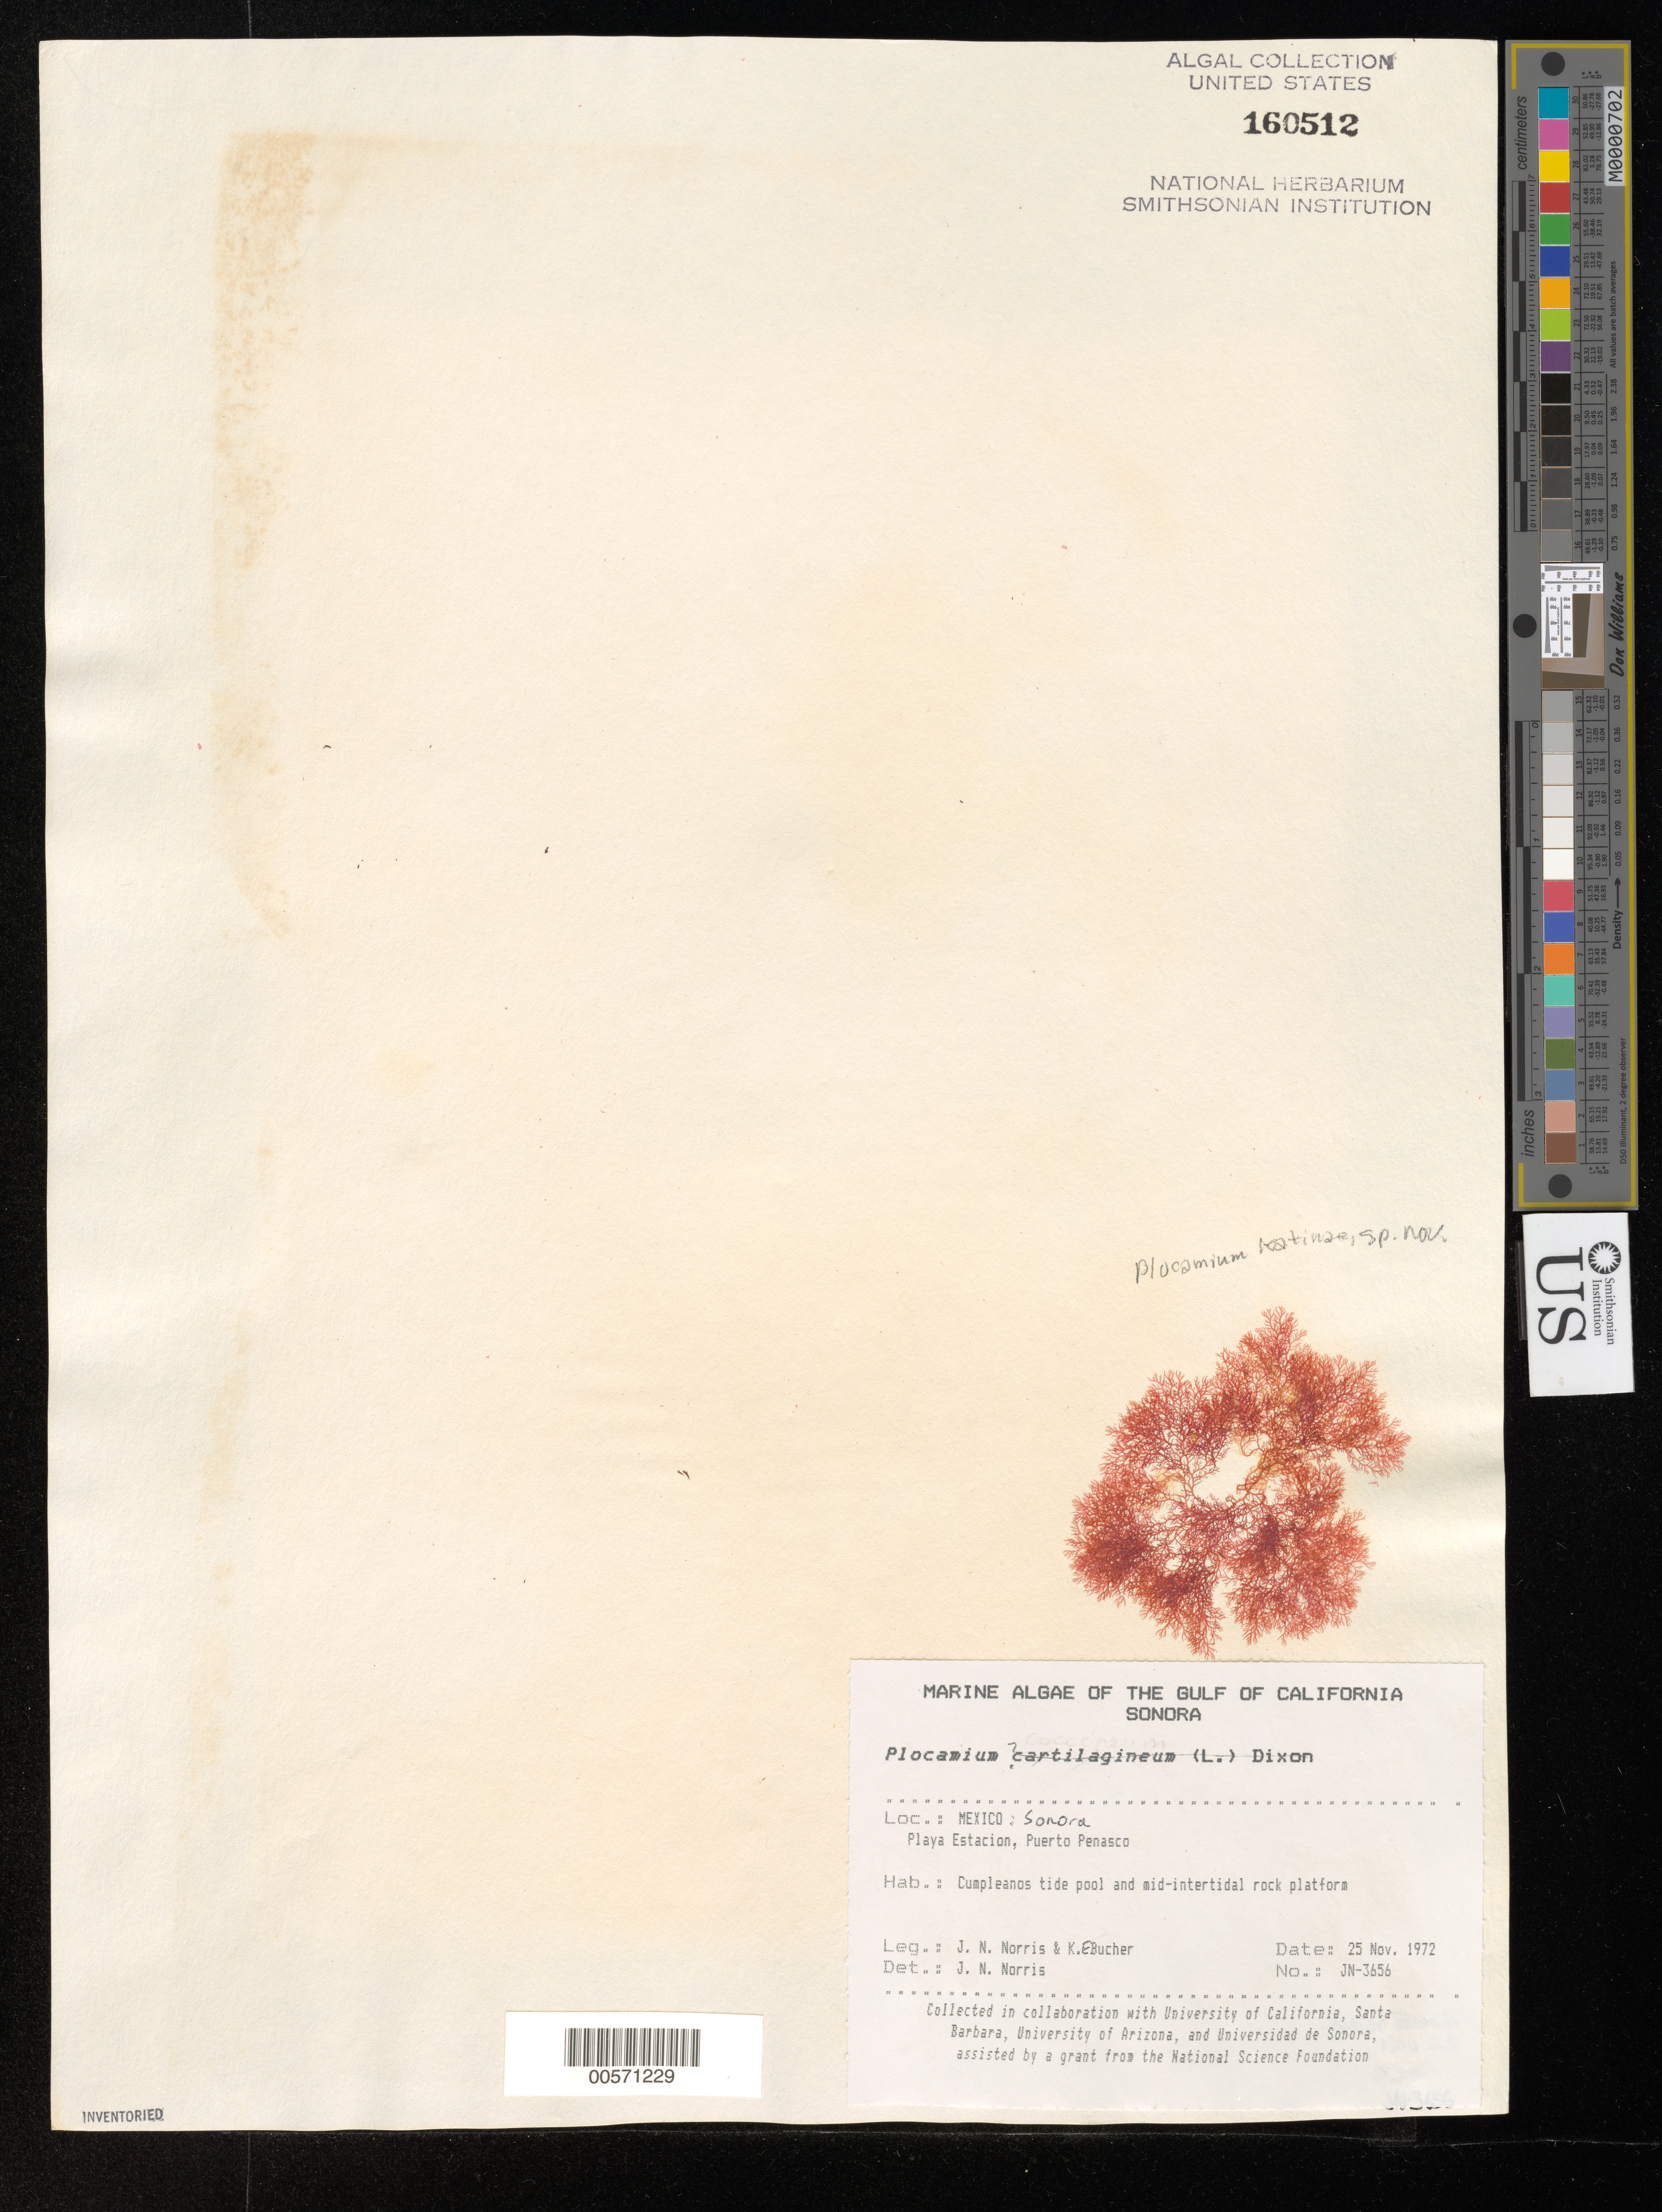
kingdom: Plantae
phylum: Rhodophyta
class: Florideophyceae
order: Plocamiales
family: Plocamiaceae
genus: Plocamium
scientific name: Plocamium katinae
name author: J.N. Norris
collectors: J. N. Norris & K. E. Bucher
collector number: JN-3656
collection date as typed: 25 Nov 1972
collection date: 1972-11-25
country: Mexico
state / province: Sonora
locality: Playa Estacion, Puerto Penasco, Cumpleanos tide pool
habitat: Cumpleanos tide pool and mid-intertidal rock platform.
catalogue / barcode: US 160512